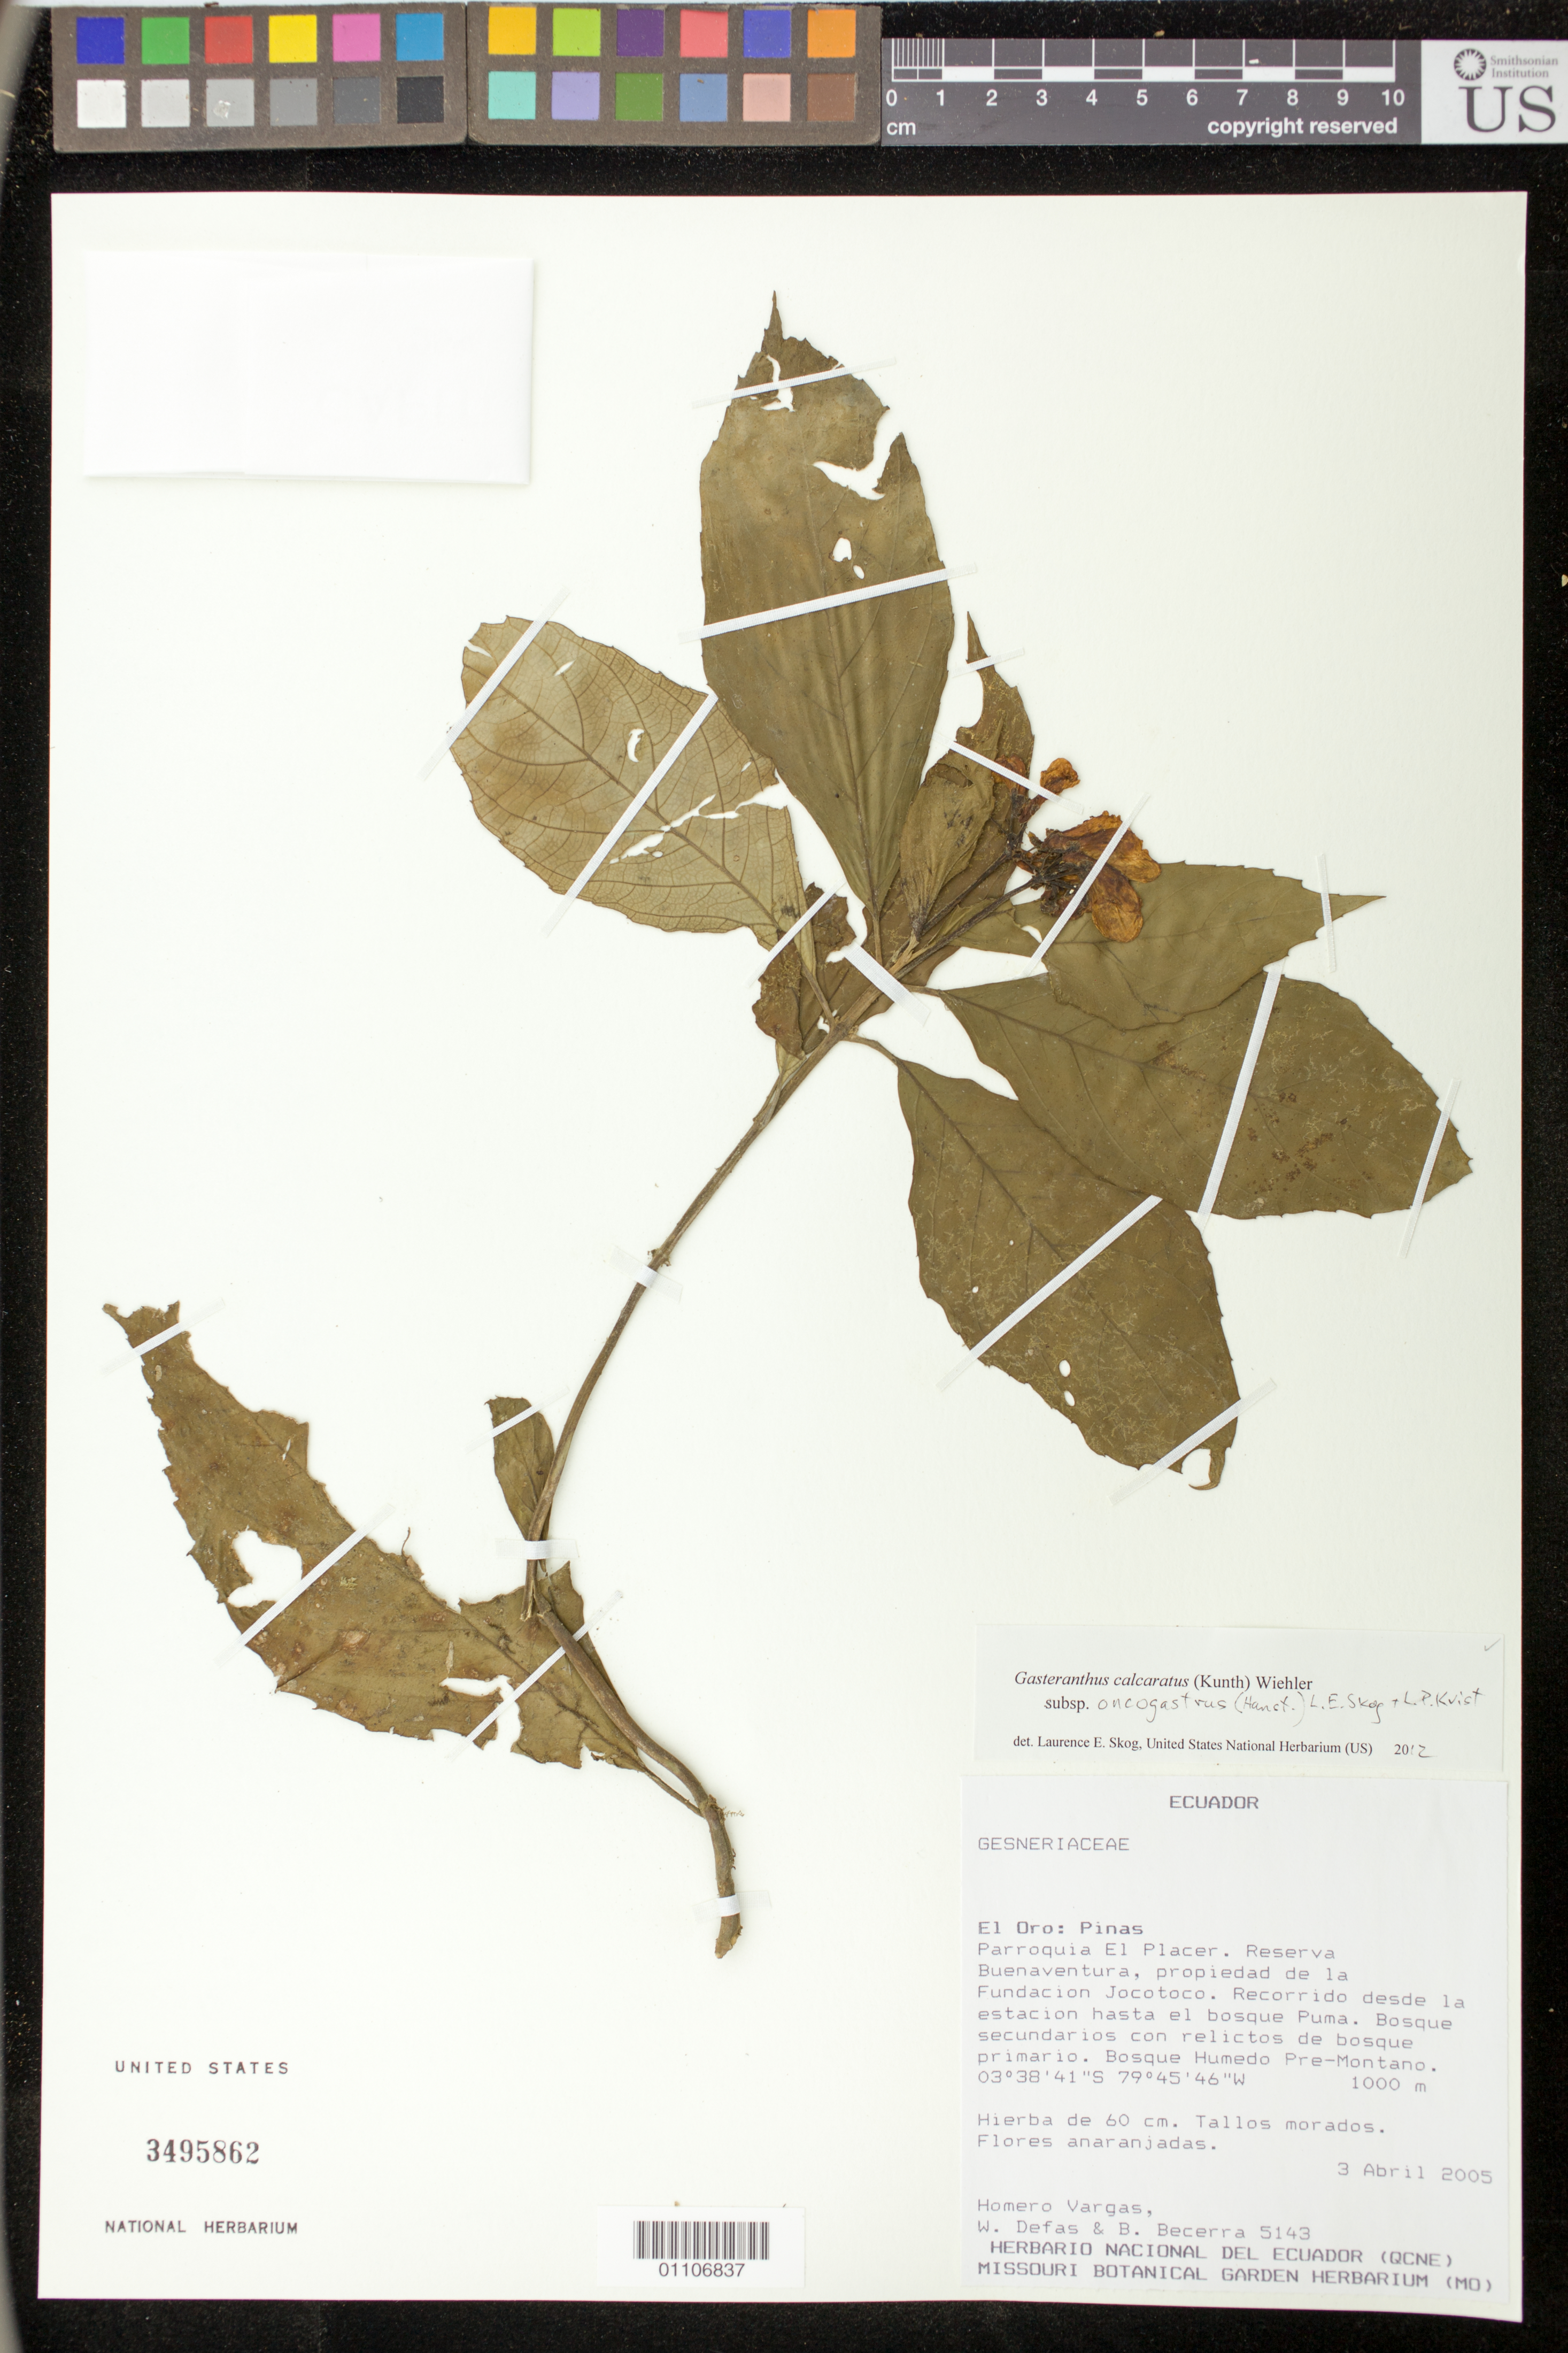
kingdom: Plantae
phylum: Tracheophyta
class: Magnoliopsida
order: Lamiales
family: Gesneriaceae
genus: Sinningia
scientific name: Sinningia incarnata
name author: (Aubl.) D.L. Denham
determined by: Skog, Laurence E.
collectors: H. Vargas, W. Defas & B. Becerra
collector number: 5143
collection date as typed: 03 Apr 2005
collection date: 2005-04-03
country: Ecuador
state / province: El Oro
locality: Pinas: Parroquia El Placer. Reserva Buenaventura, propiedad de la Fundacion Jocotoco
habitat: Recorrido desde la estacion hasta el bosque Puma. Bosque secundarios con relictos de bosque primario. Bosque Humedo Pre-Montano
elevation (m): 1000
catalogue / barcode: US 3495862